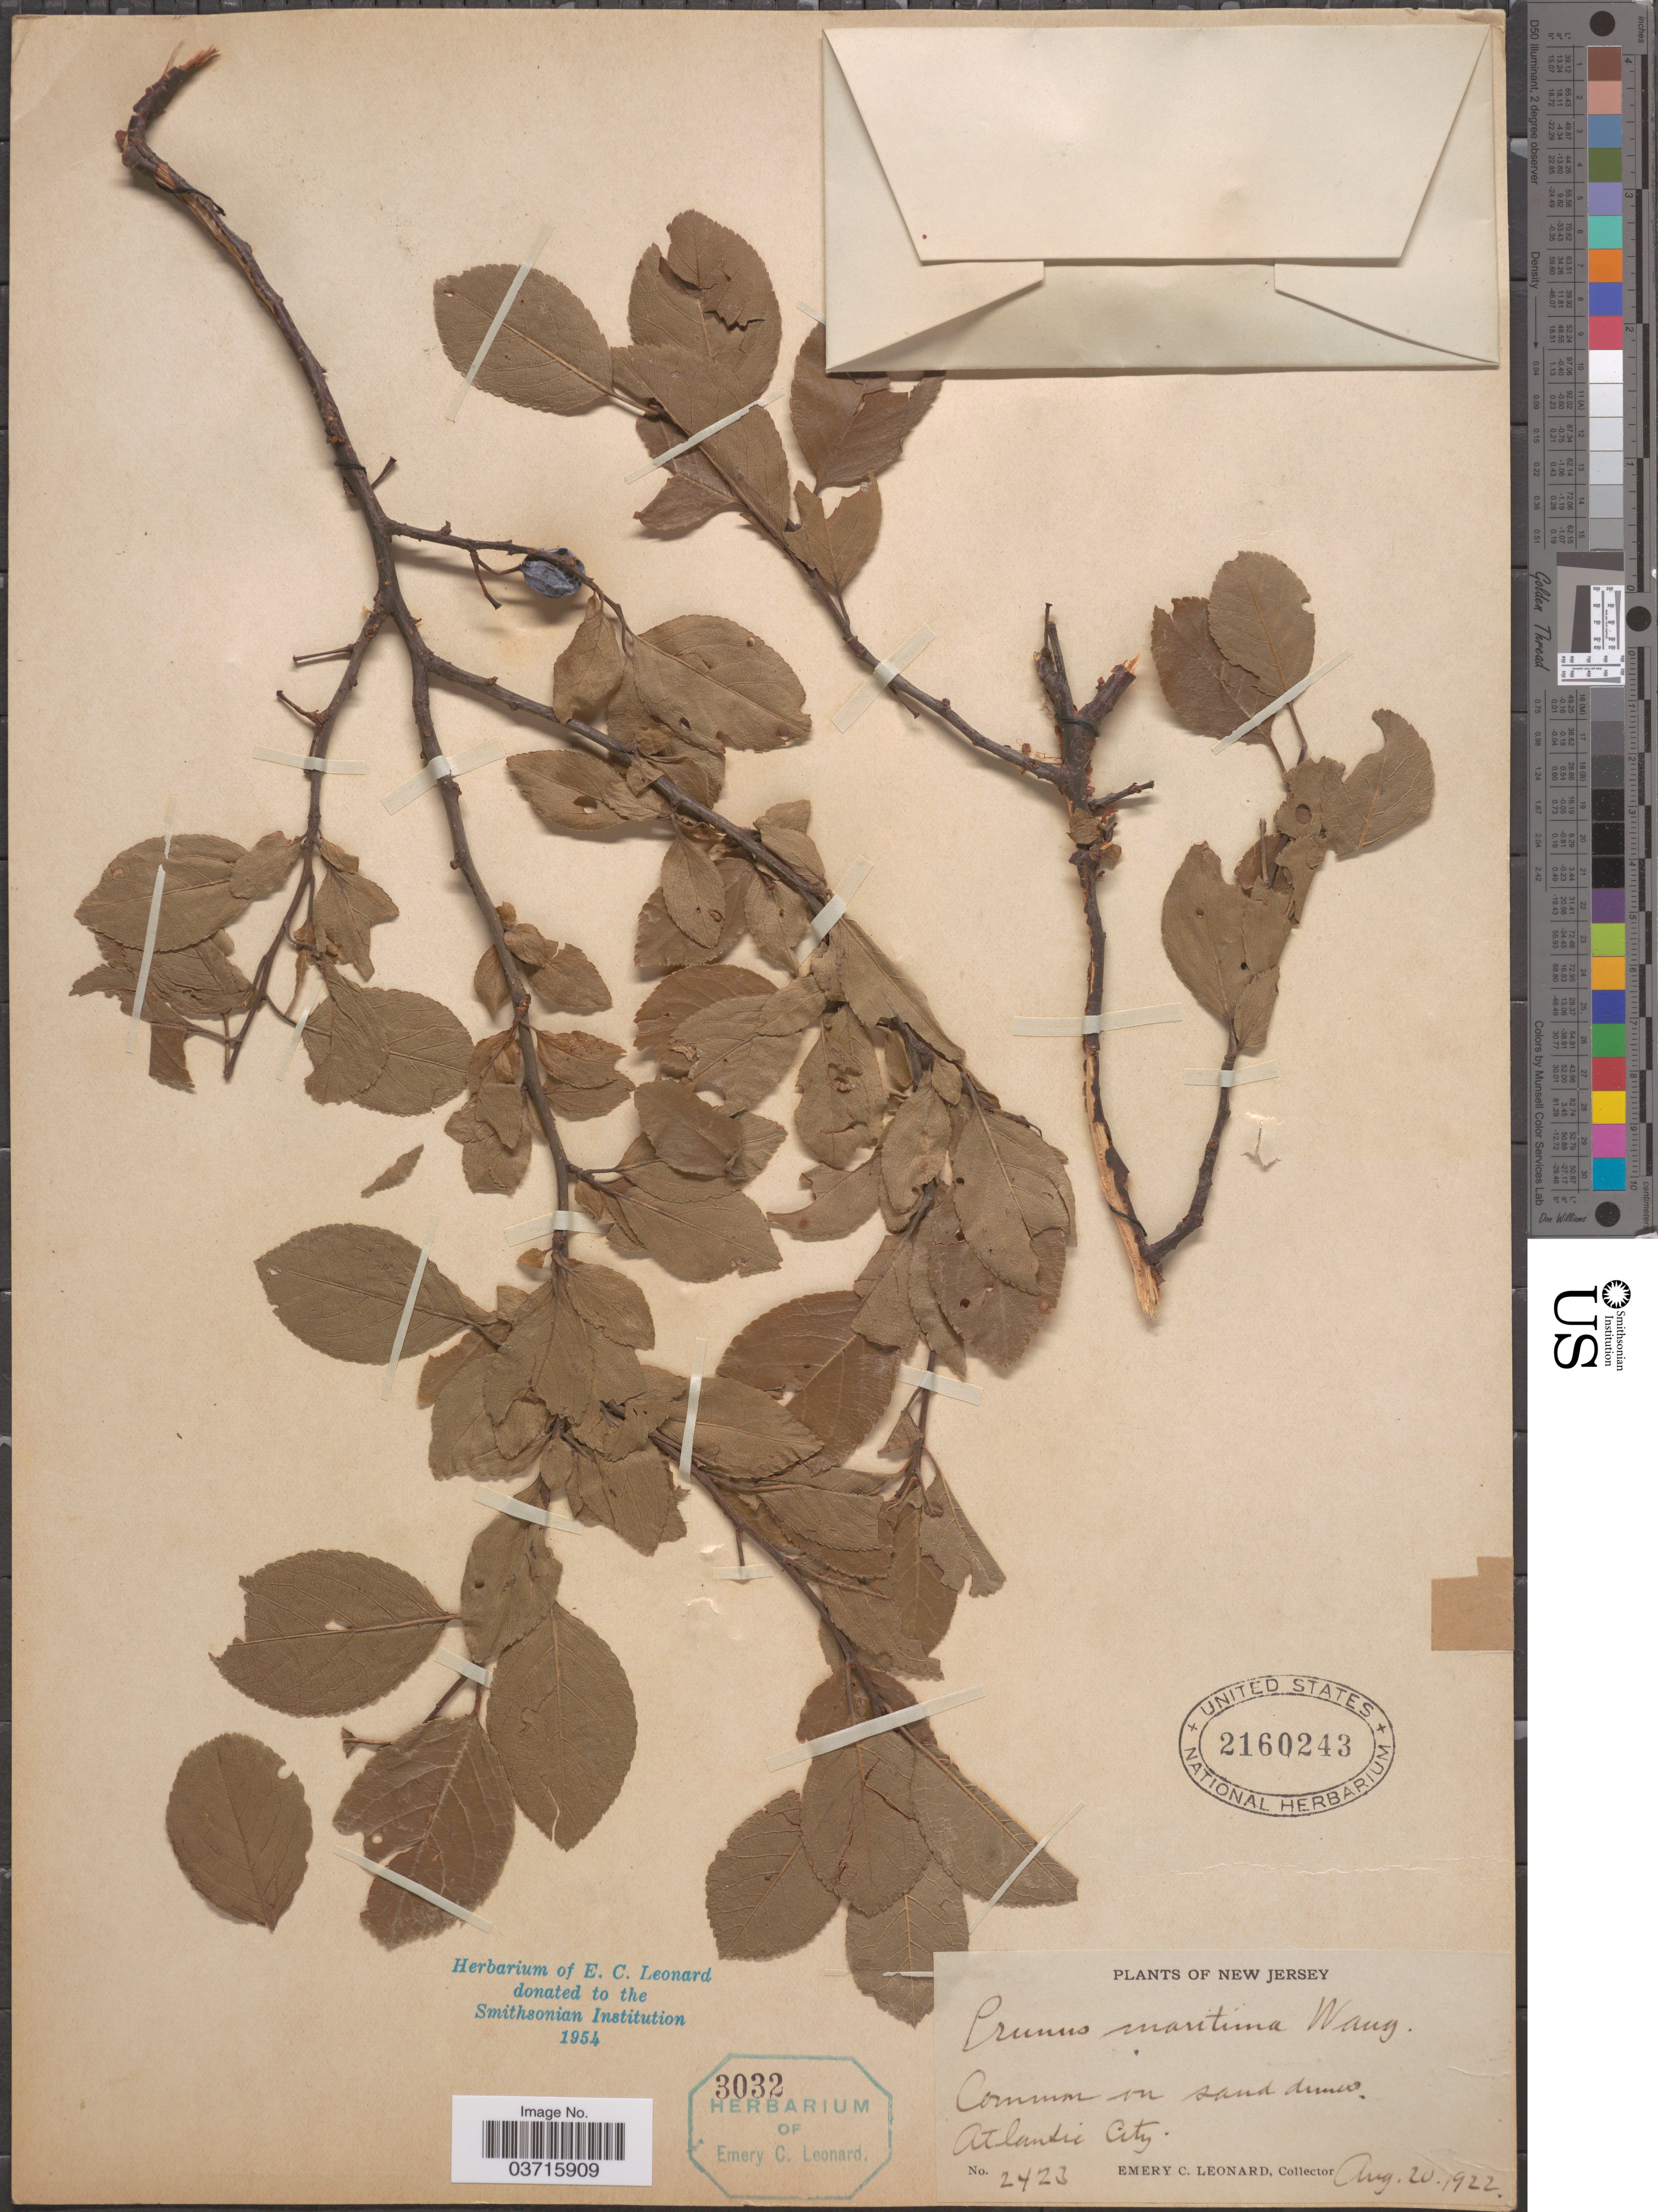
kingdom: Plantae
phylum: Tracheophyta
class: Magnoliopsida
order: Rosales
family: Rosaceae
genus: Prunus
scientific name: Prunus maritima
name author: Marshall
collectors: E. C. Leonard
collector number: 2423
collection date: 1922-08-20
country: United States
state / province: New Jersey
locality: Common on sand dunes. Atlantic City.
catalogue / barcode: US 2160243